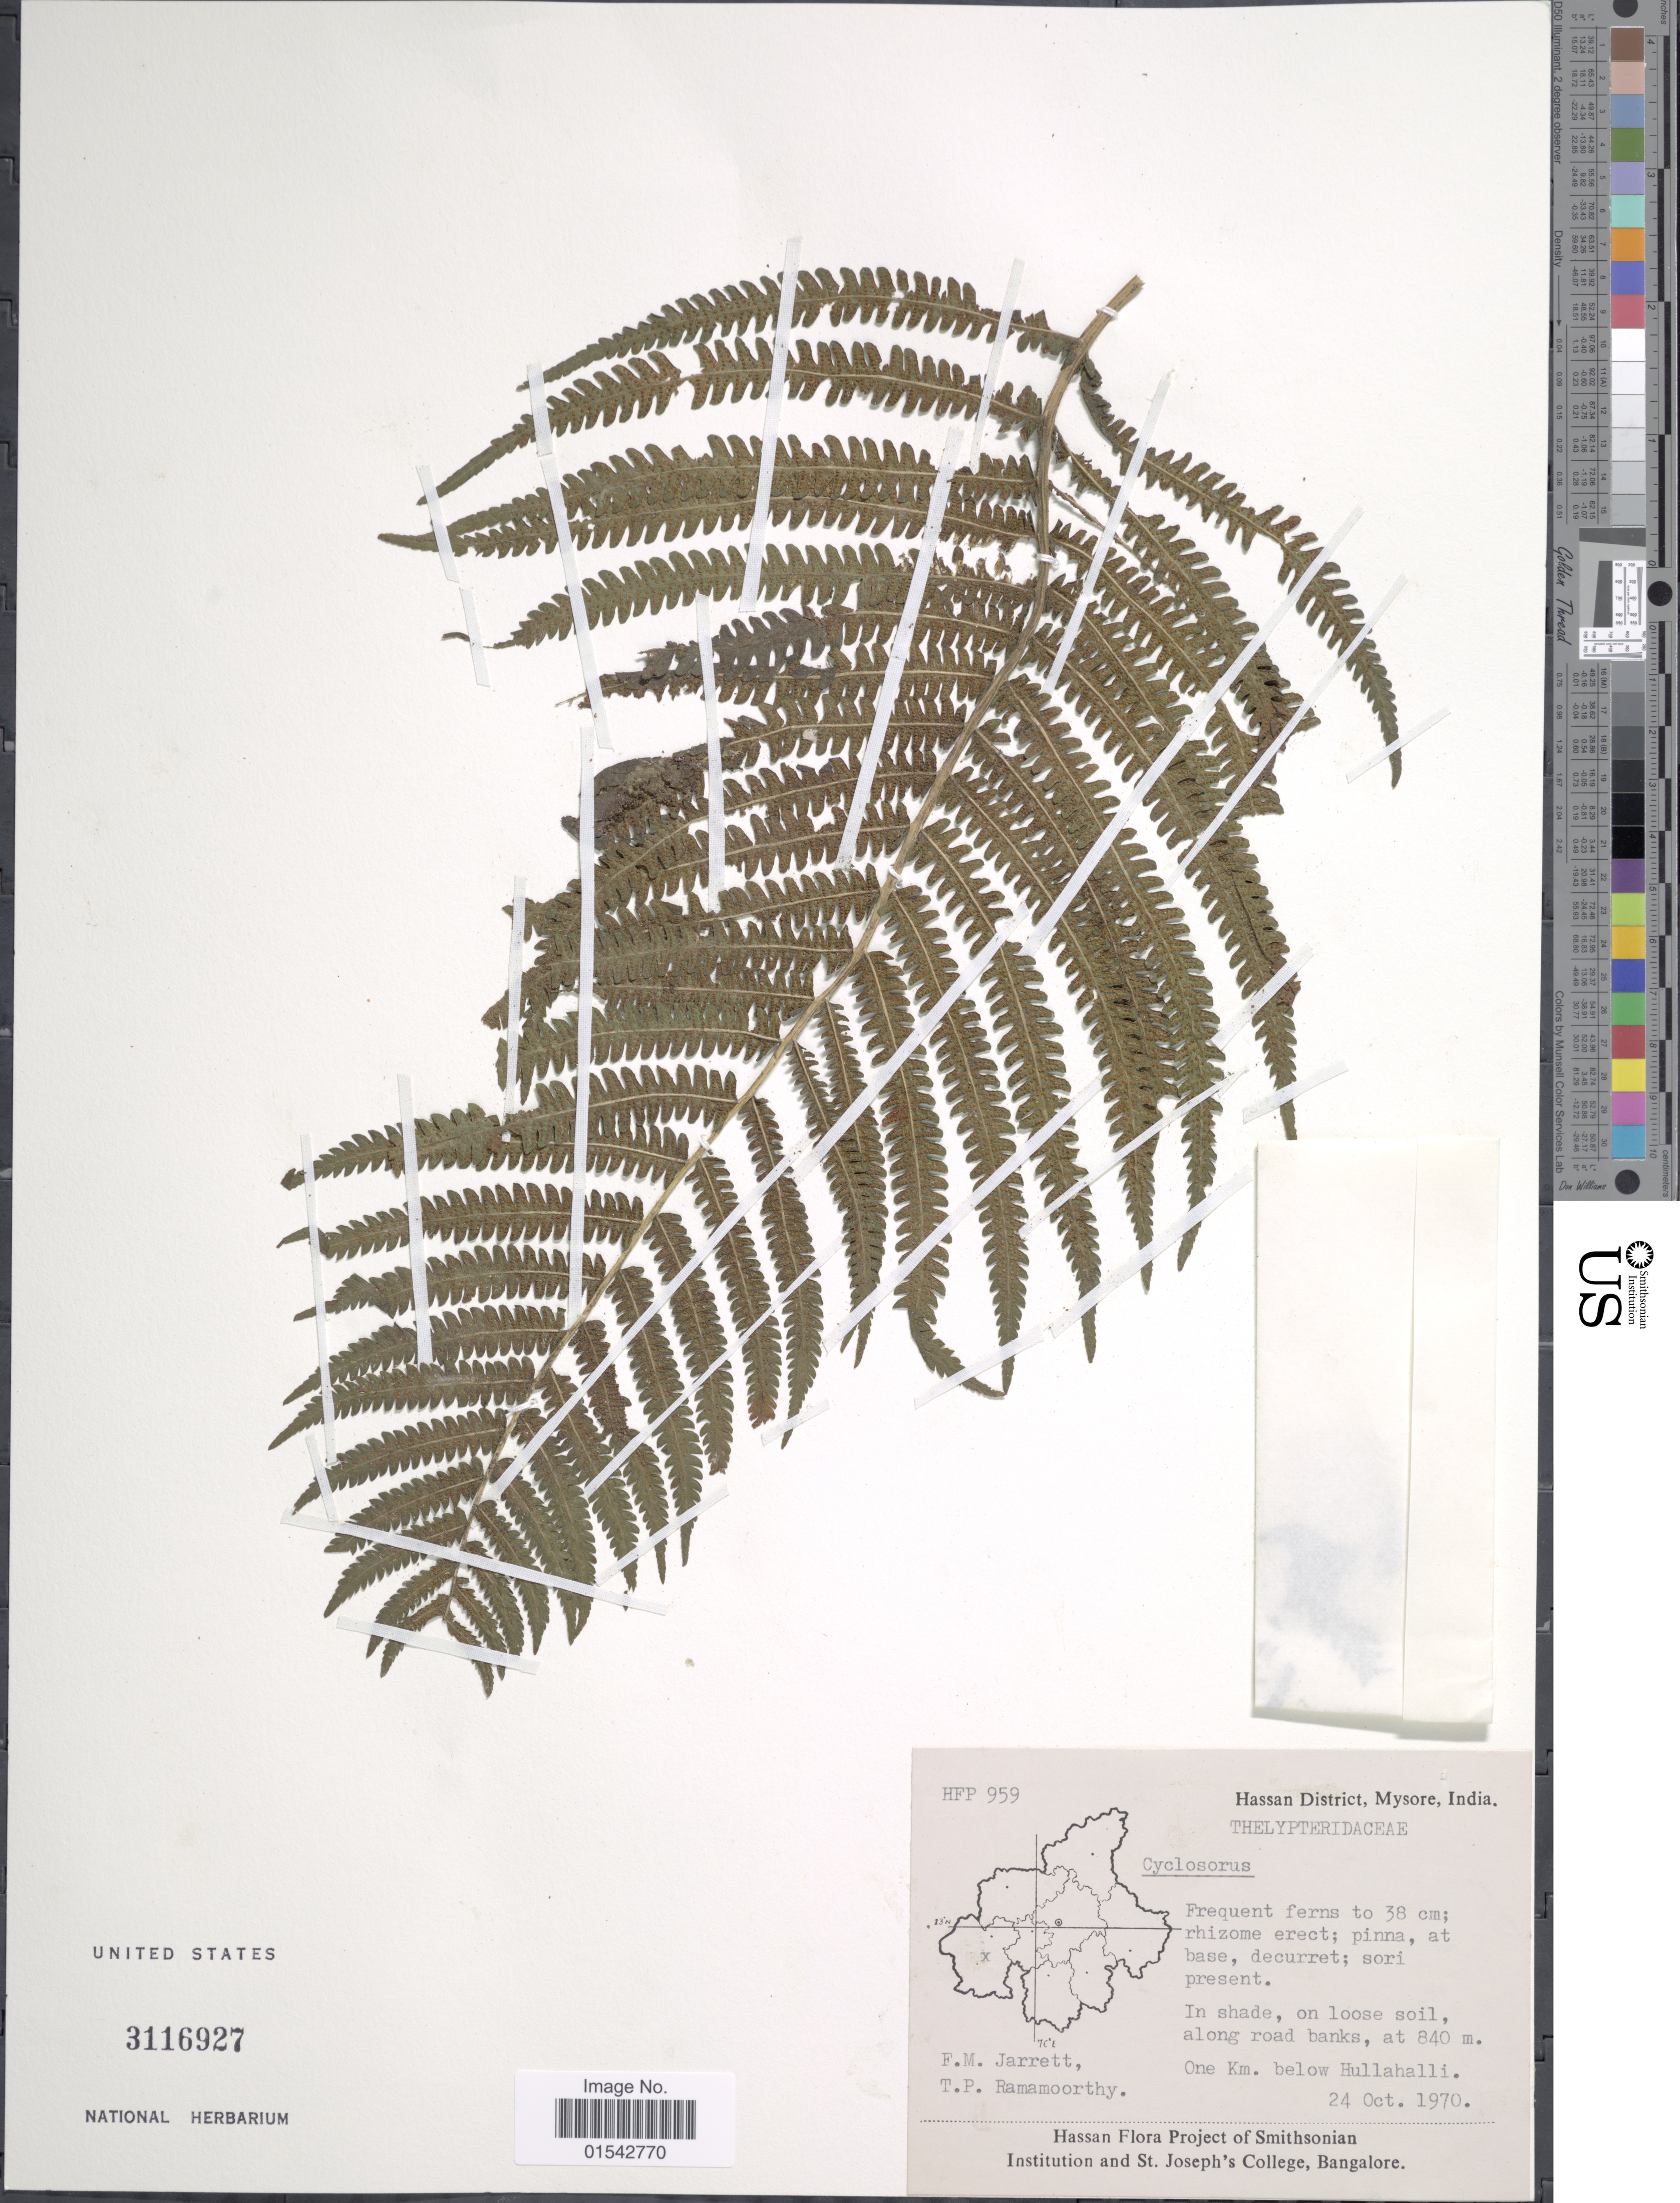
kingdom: Plantae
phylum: Tracheophyta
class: Polypodiopsida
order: Polypodiales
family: Thelypteridaceae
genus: Cyclosorus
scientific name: Cyclosorus sp.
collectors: F. M. Jarrett & T. P. Ramamoorthy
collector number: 959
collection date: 1970-10-24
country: India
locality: Hassan District, Mysore, India, One km. below Hullahalli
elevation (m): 840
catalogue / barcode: US 3116927